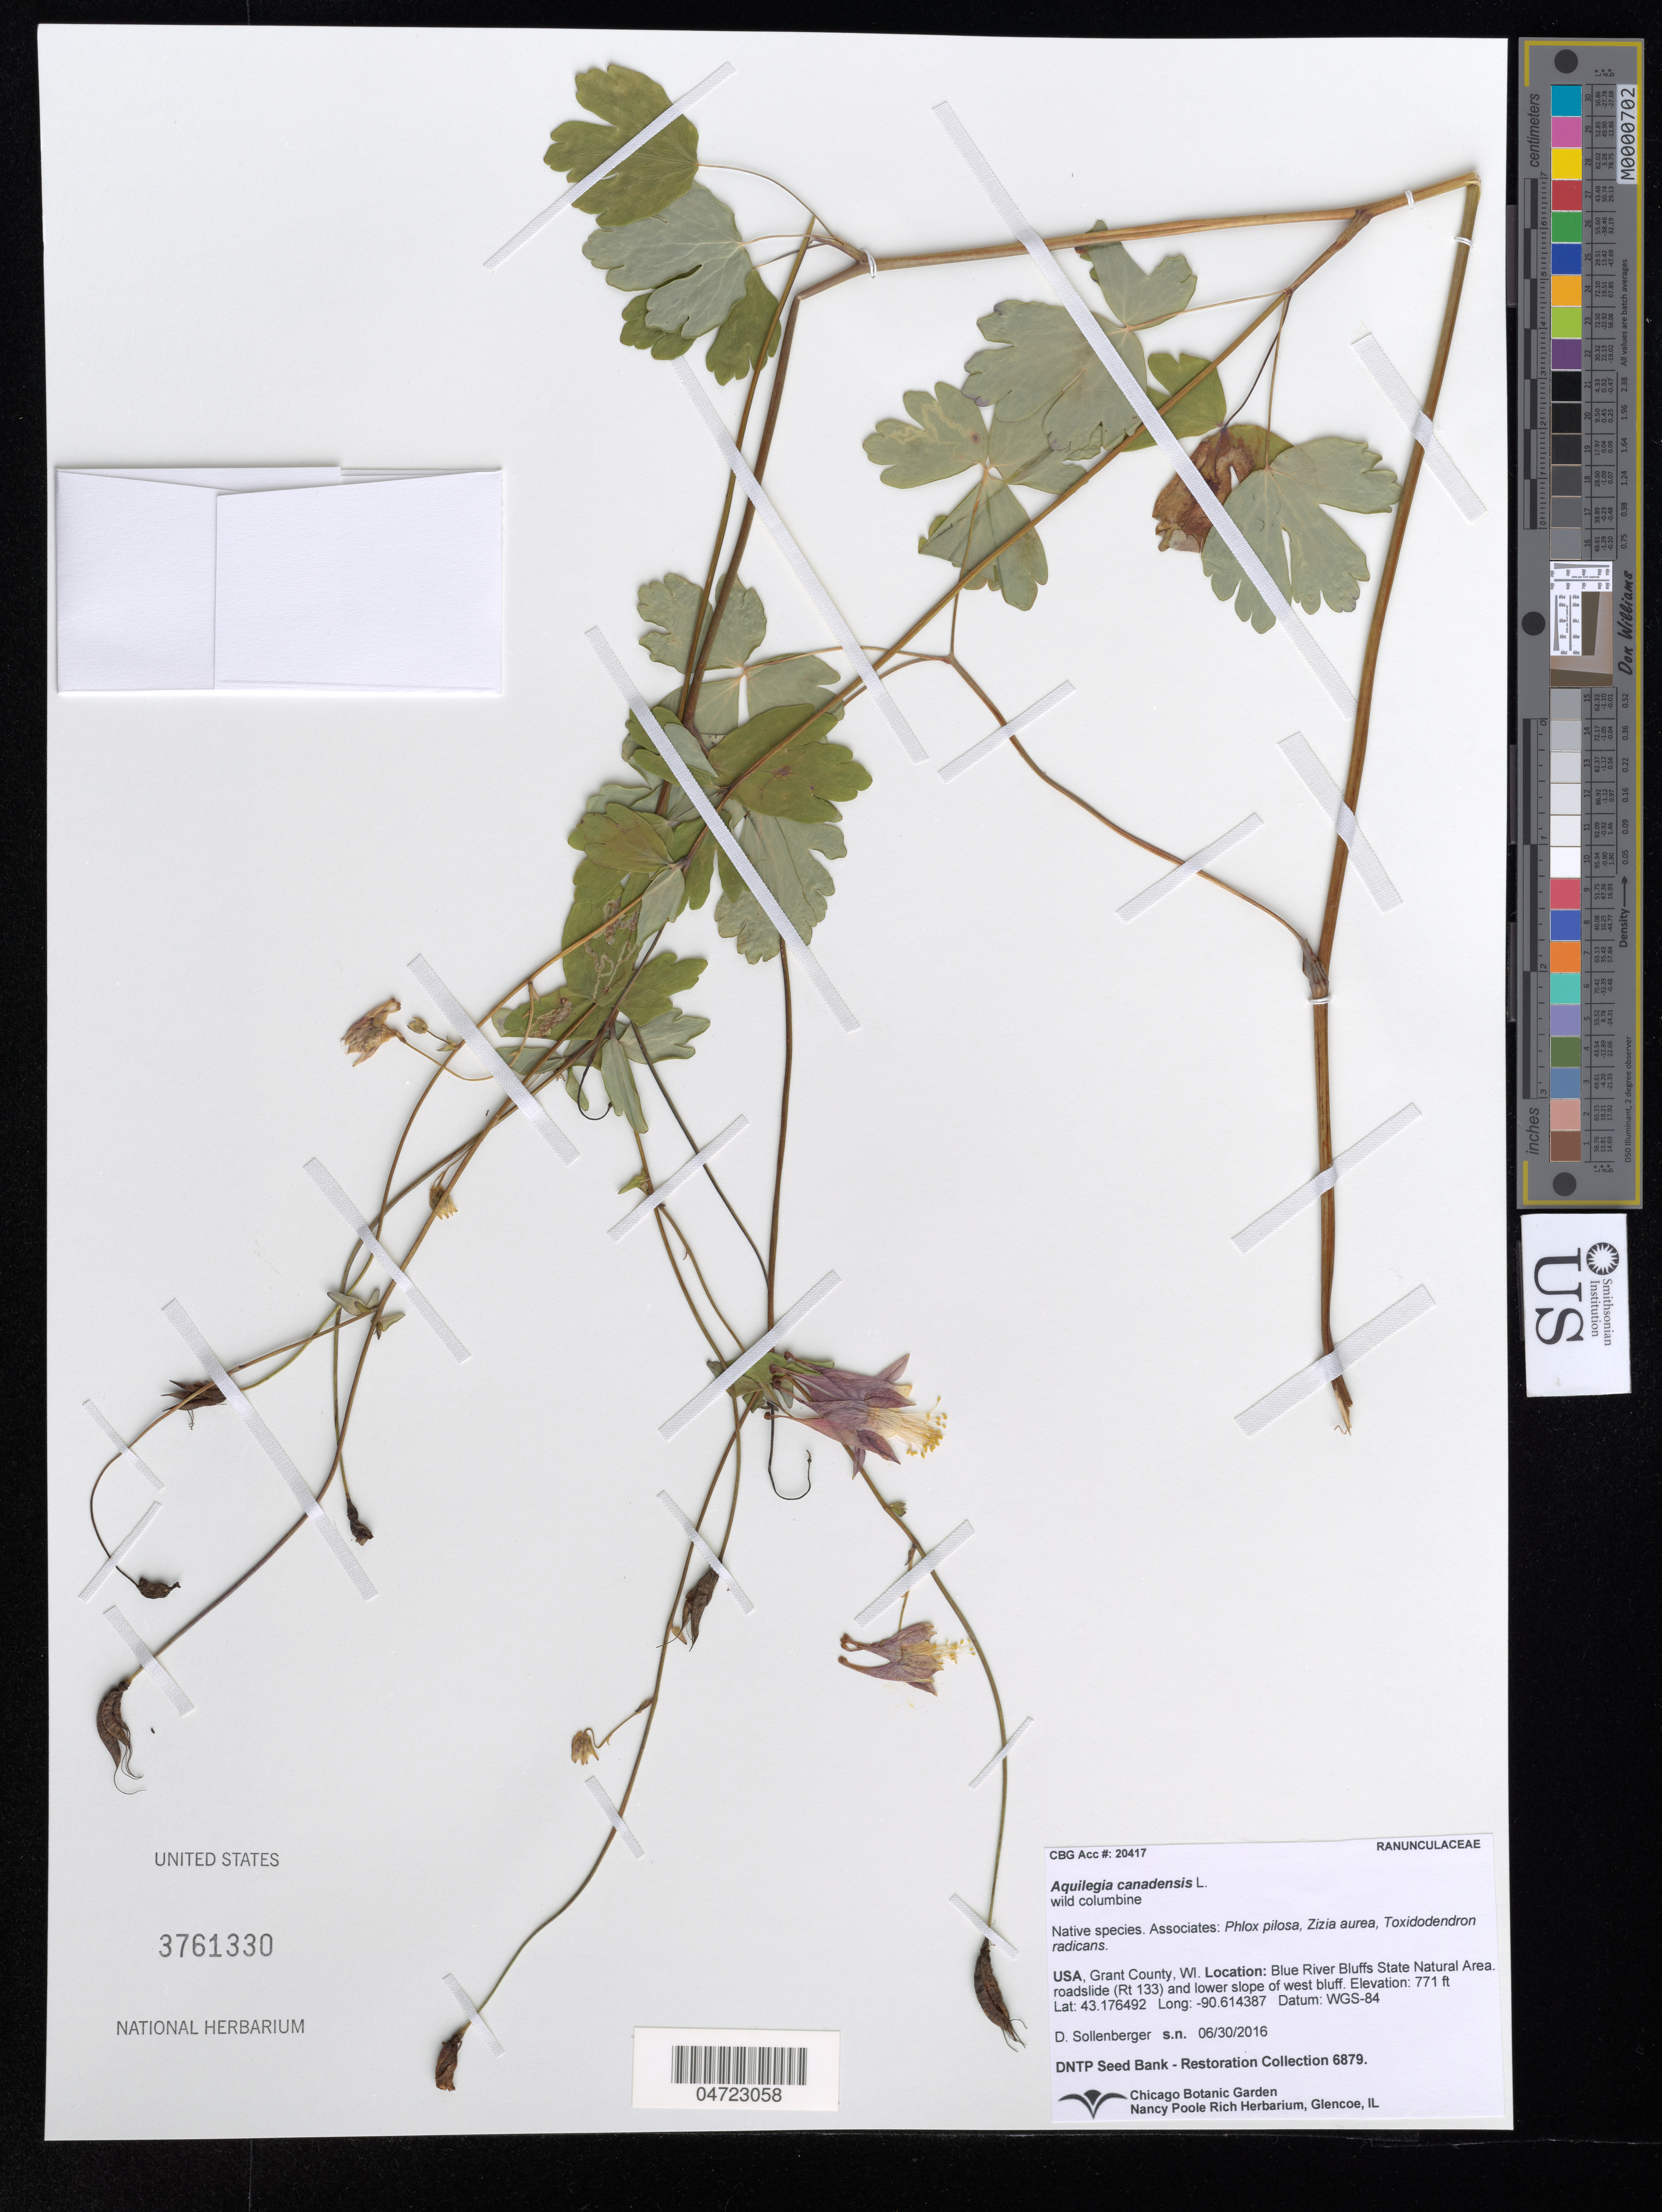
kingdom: Plantae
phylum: Tracheophyta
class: Magnoliopsida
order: Ranunculales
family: Ranunculaceae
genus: Aquilegia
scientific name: Aquilegia canadensis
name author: L.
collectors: D. Sollenberger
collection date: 2016-06-30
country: United States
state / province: Wisconsin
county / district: Grant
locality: Grant County. Blue River Bluffs State Natural Area. roadside (Rt 133) and lower slope of west bluff.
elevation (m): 235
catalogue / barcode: US 3761330